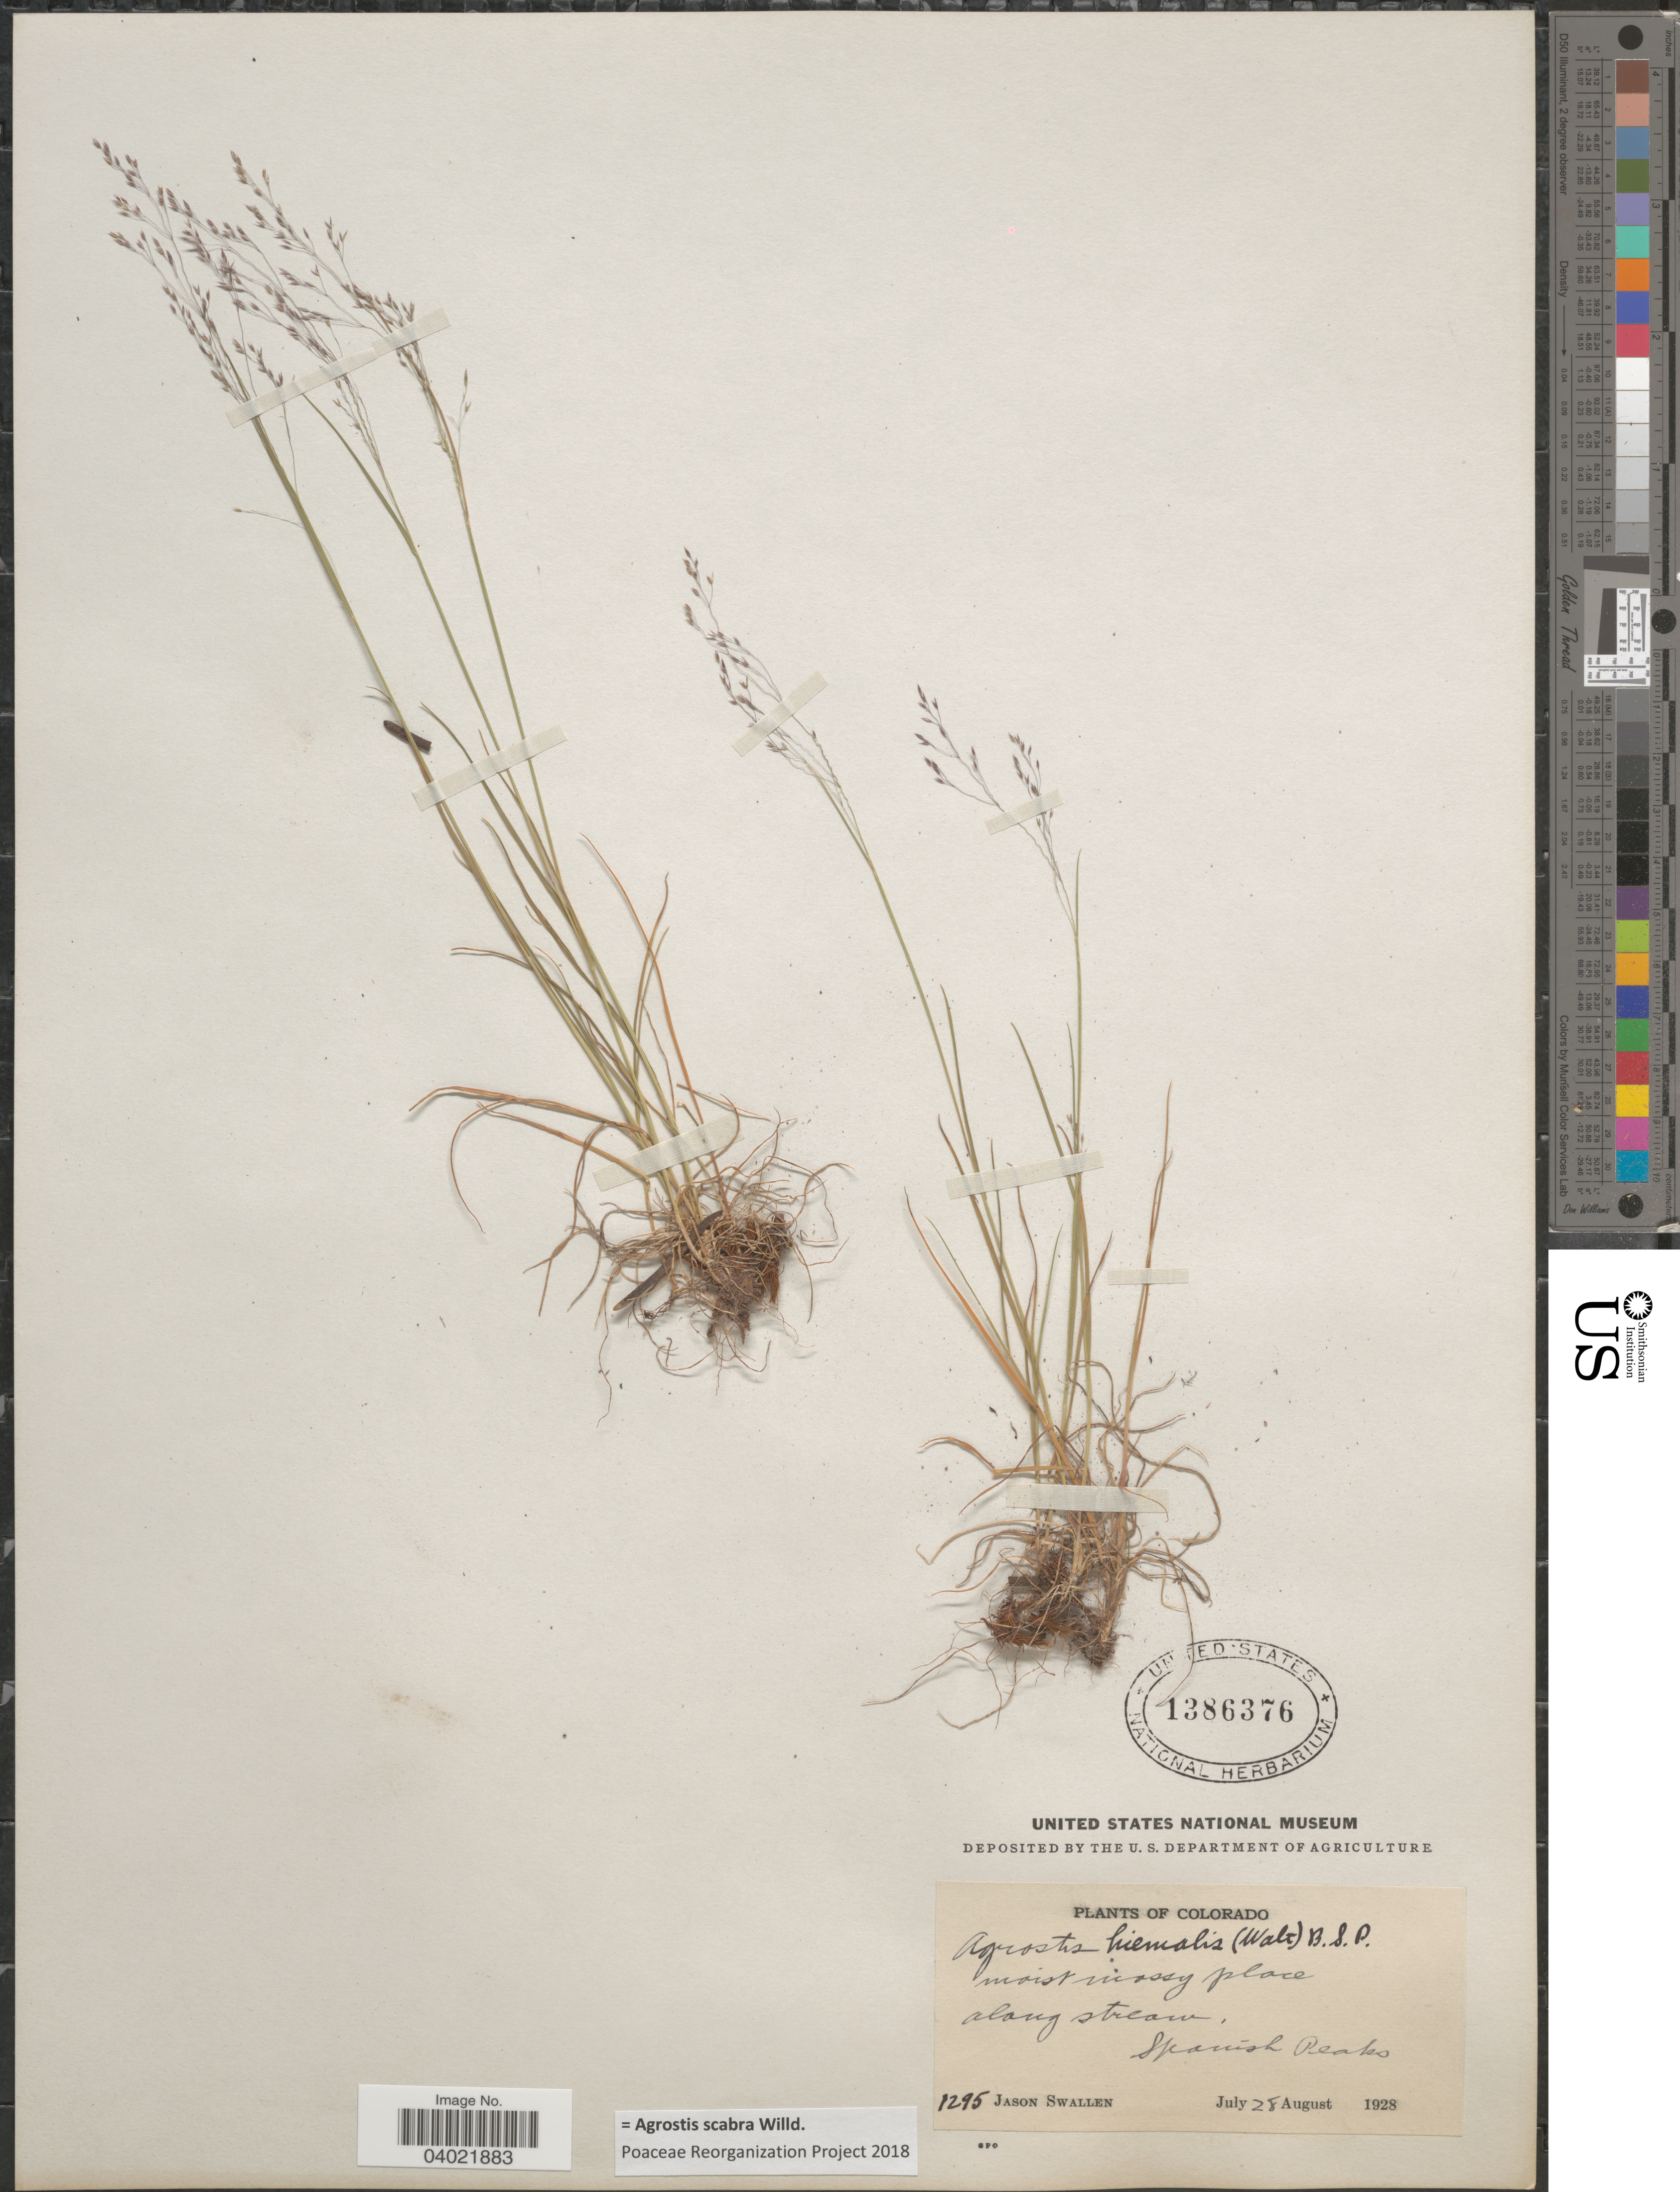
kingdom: Plantae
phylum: Tracheophyta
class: Liliopsida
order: Poales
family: Poaceae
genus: Agrostis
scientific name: Agrostis scabra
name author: Willd.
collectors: J. R. Swallen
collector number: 1295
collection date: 1928-07-28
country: United States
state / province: Colorado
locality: Along stream, Spanish Peaks.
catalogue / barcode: US 1386376